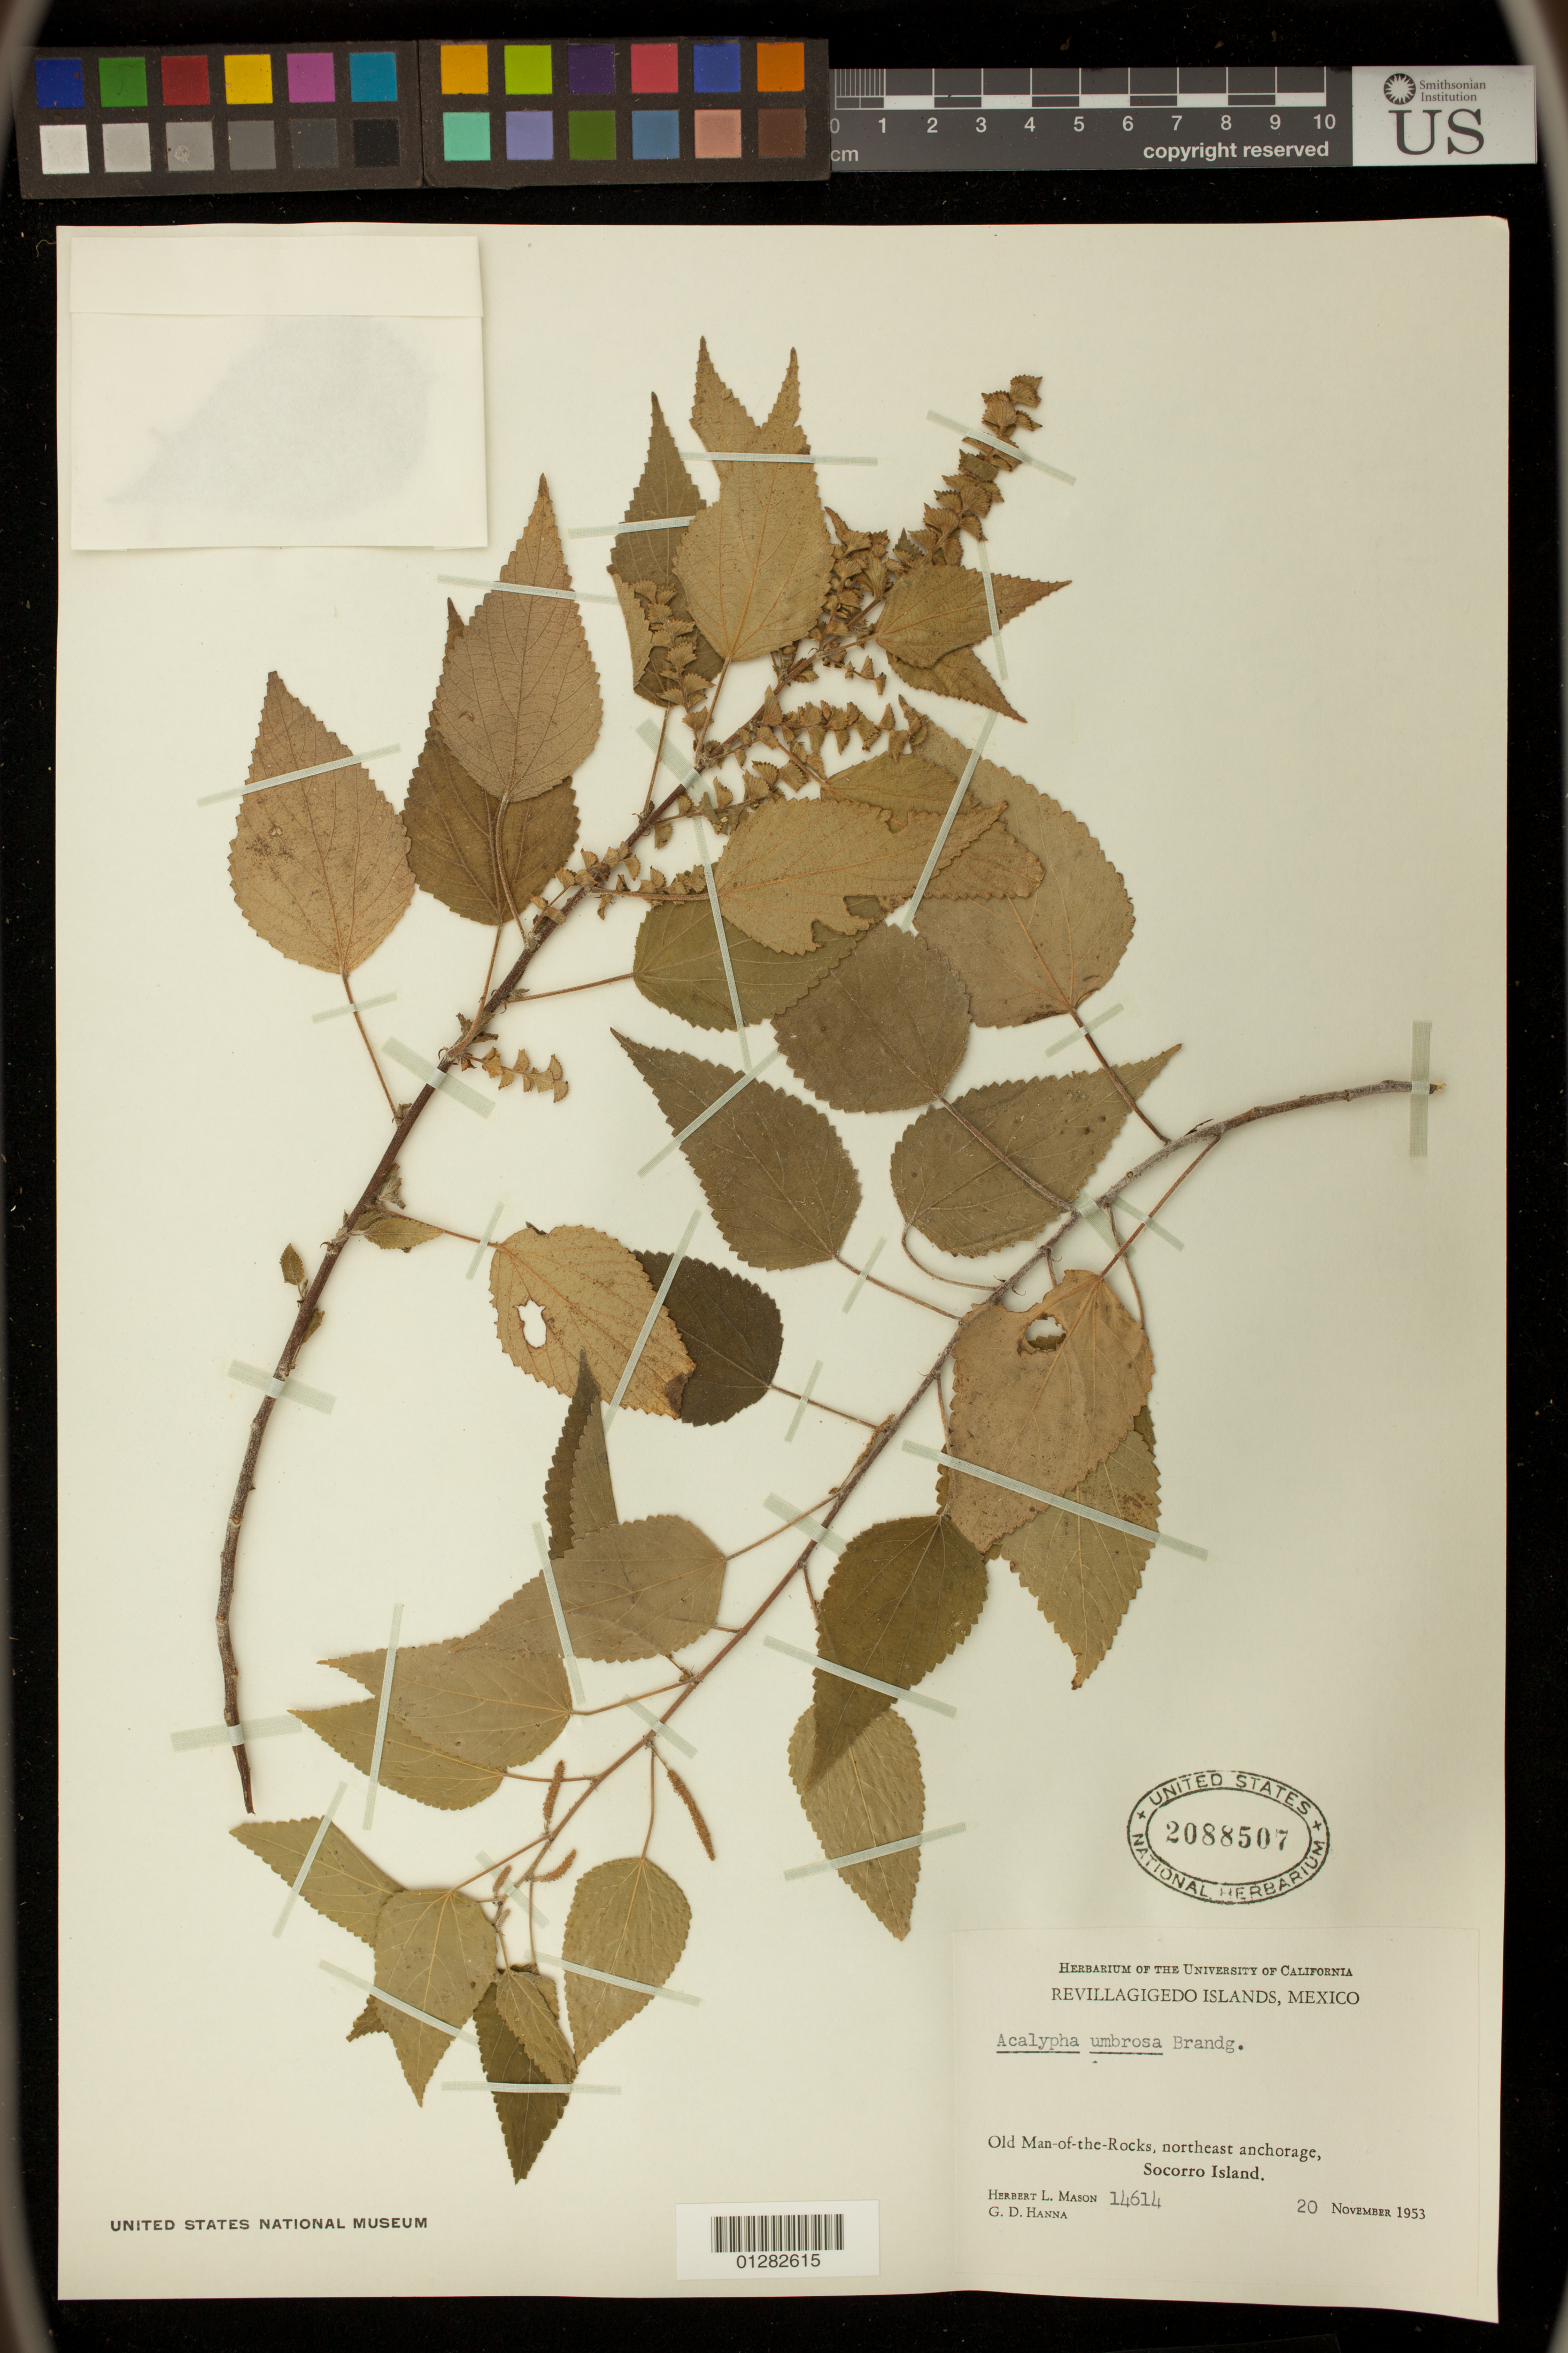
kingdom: Plantae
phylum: Tracheophyta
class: Magnoliopsida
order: Malpighiales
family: Euphorbiaceae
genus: Acalypha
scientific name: Acalypha umbrosa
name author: Brandegee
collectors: J. Conrad, R. Conrad & Rodríguez Gallegos, D.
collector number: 14614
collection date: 1953-11-20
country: Mexico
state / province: Colima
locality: Revillagigedo Islands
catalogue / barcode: US 2088507